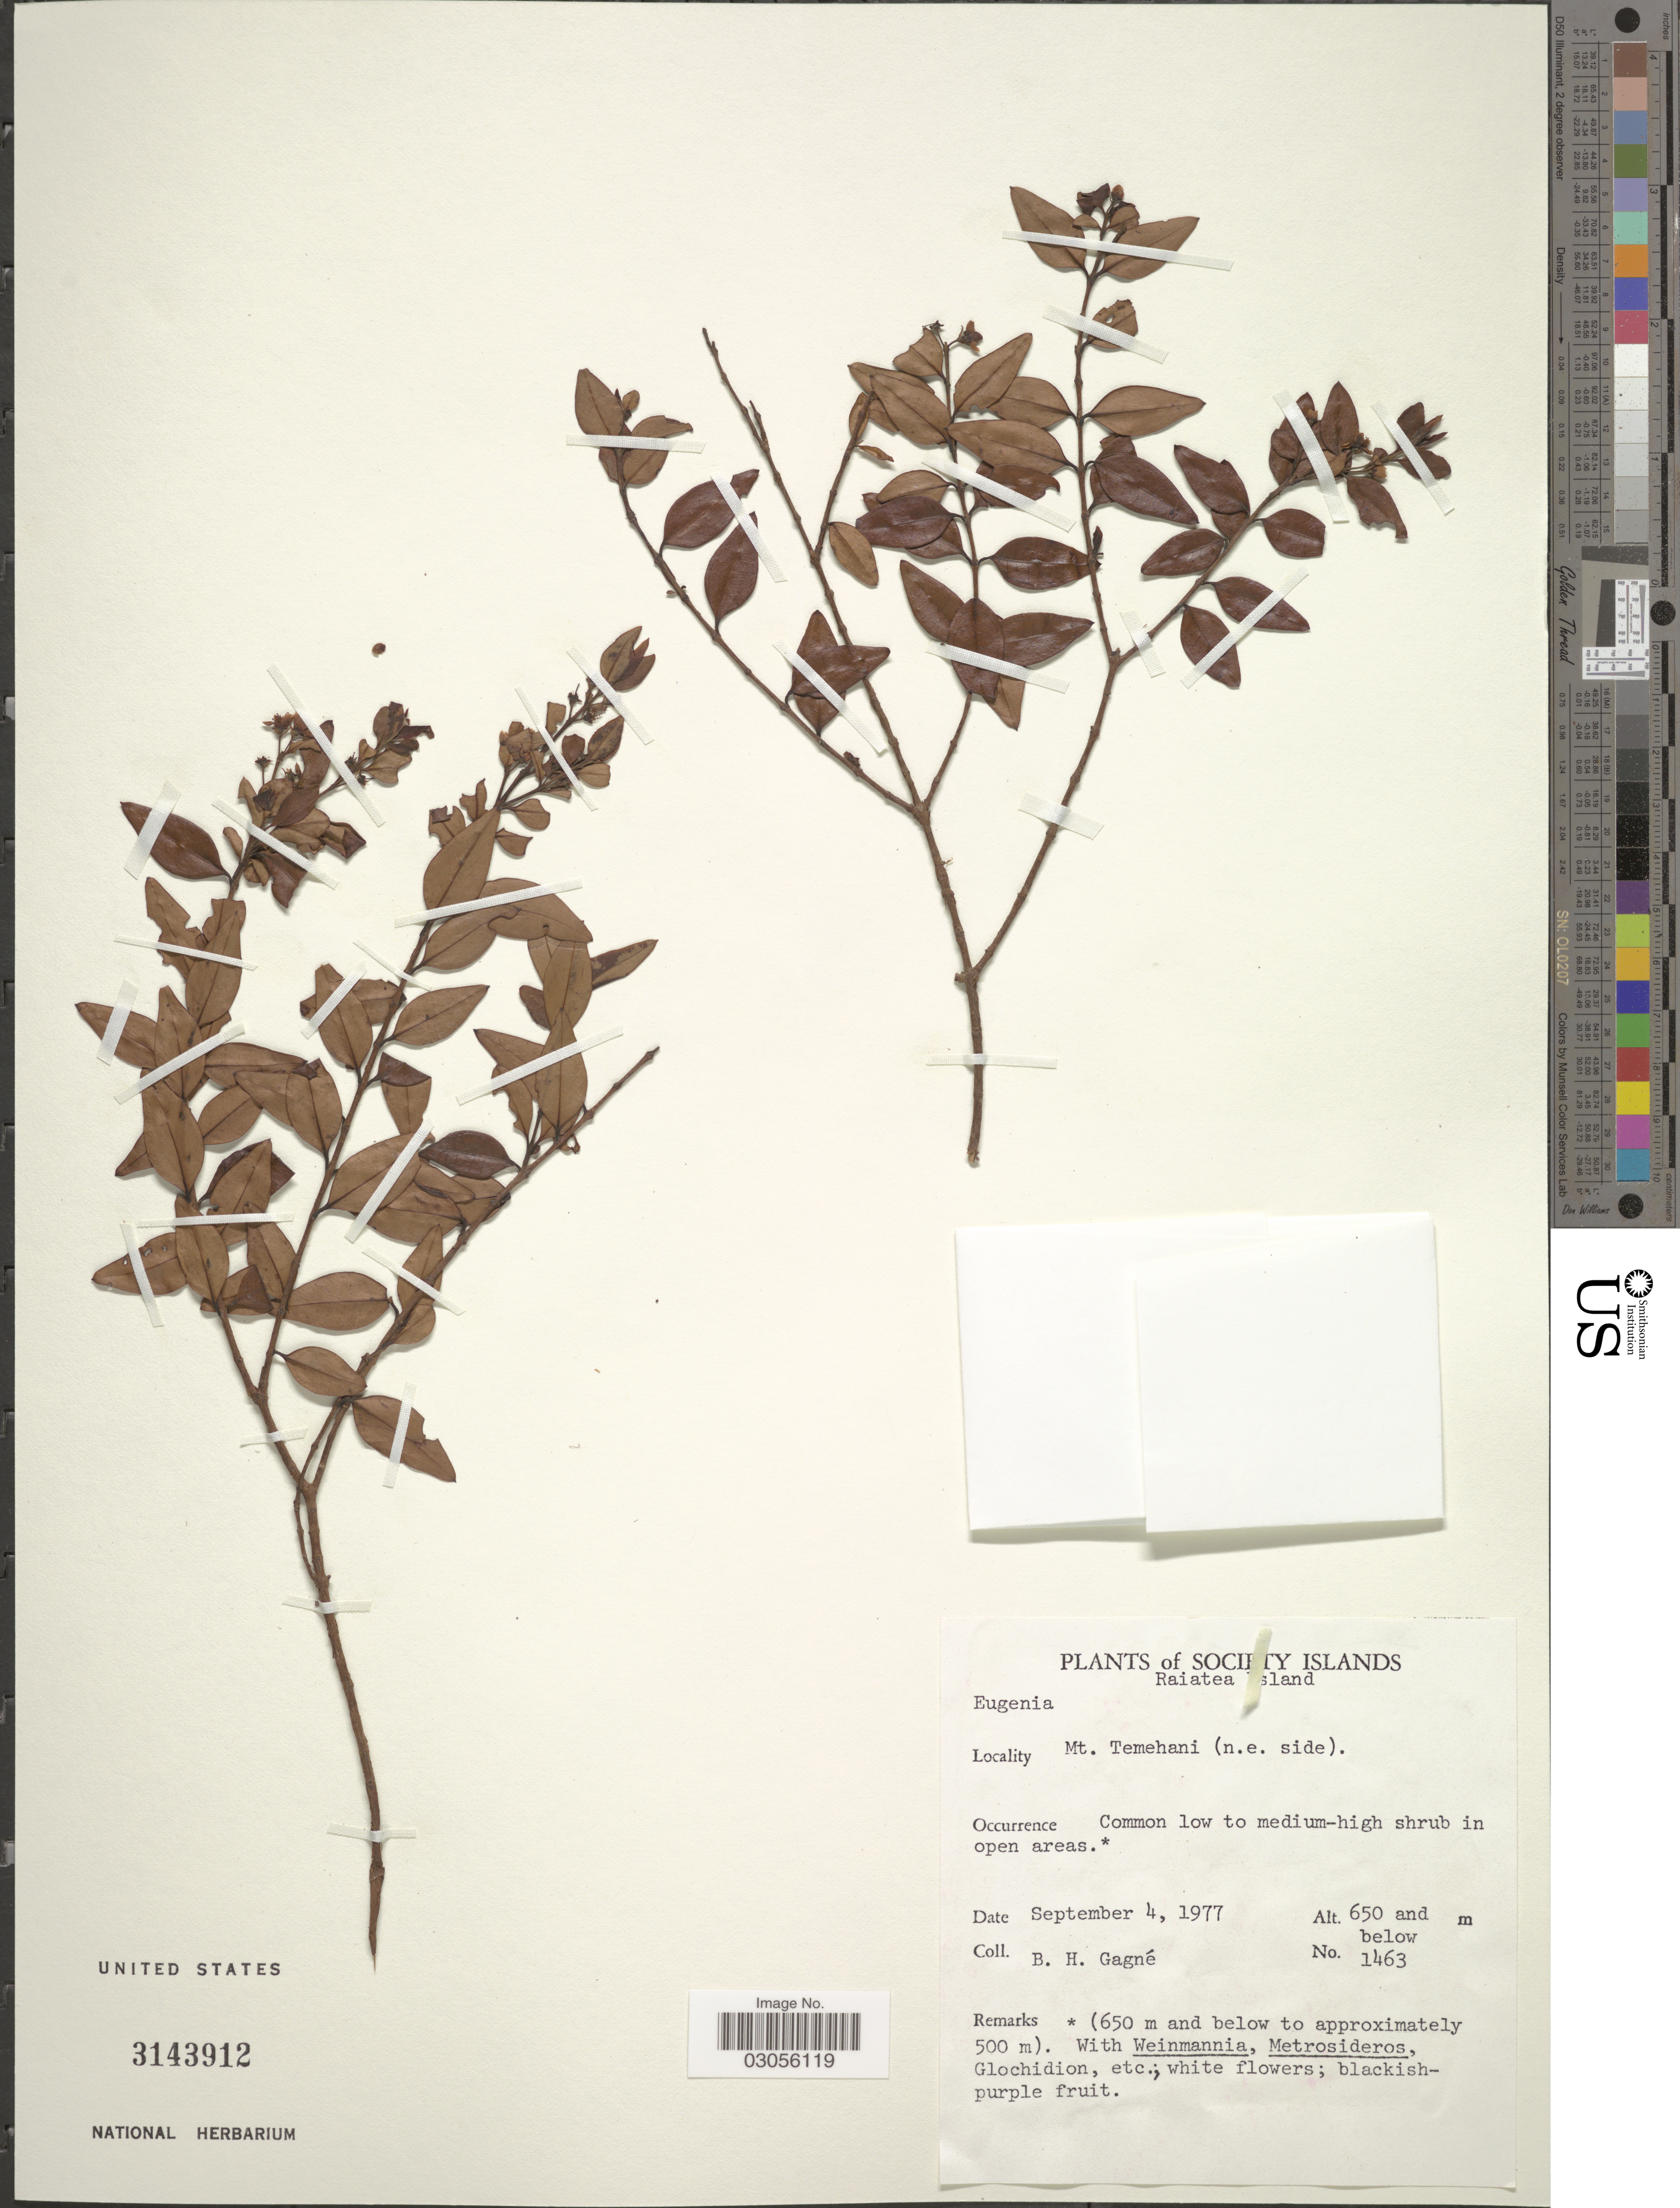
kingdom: Plantae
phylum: Tracheophyta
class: Magnoliopsida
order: Myrtales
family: Myrtaceae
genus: Eugenia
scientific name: Eugenia sp.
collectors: B. H. Gagné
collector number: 1463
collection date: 1977-09-04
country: French Polynesia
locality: Society Islands. Raiatea Island. Mt. Temehani (n.e. side).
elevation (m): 650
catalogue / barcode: US 3143912